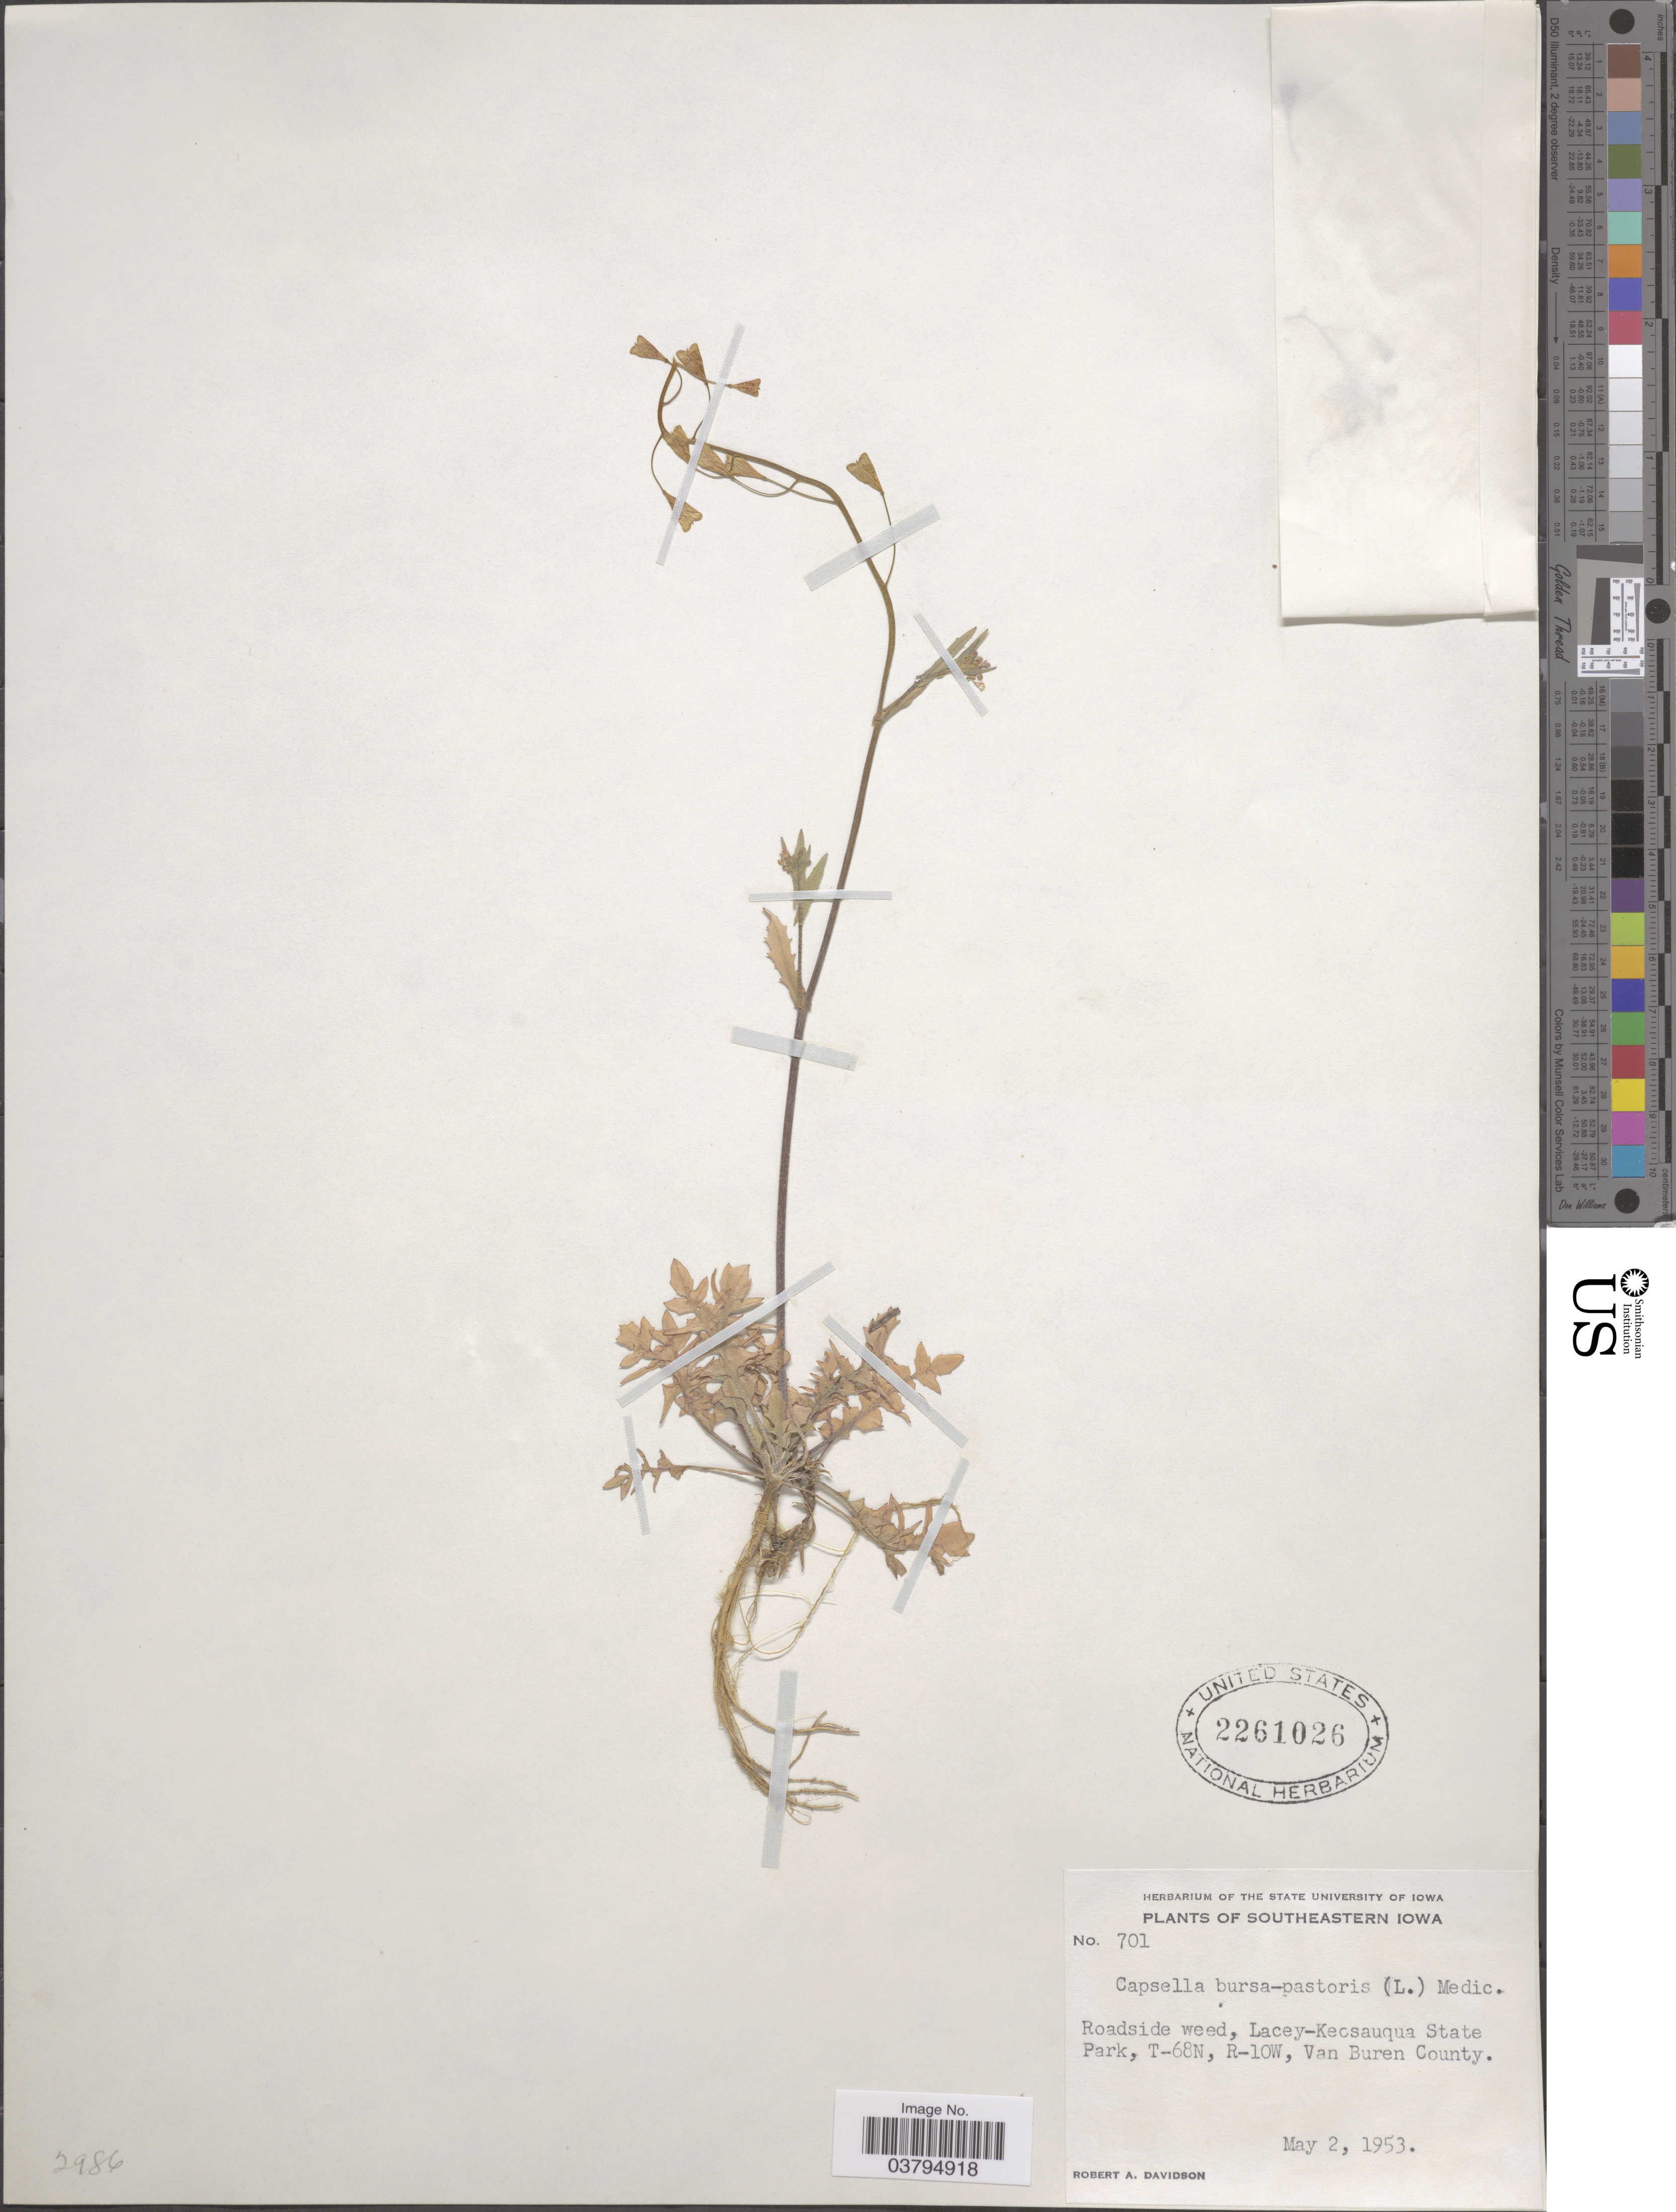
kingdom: Plantae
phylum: Tracheophyta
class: Magnoliopsida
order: Brassicales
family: Brassicaceae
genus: Capsella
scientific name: Capsella bursa-pastoris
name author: (L.) Medik.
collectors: R. A. Davidson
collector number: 701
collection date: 1953-05-02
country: United States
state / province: Iowa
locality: Southeastern Iowa. Lacey-Kecsauqua State Park, T-68N, R-10W, Van Buren County.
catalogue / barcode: US 2261026